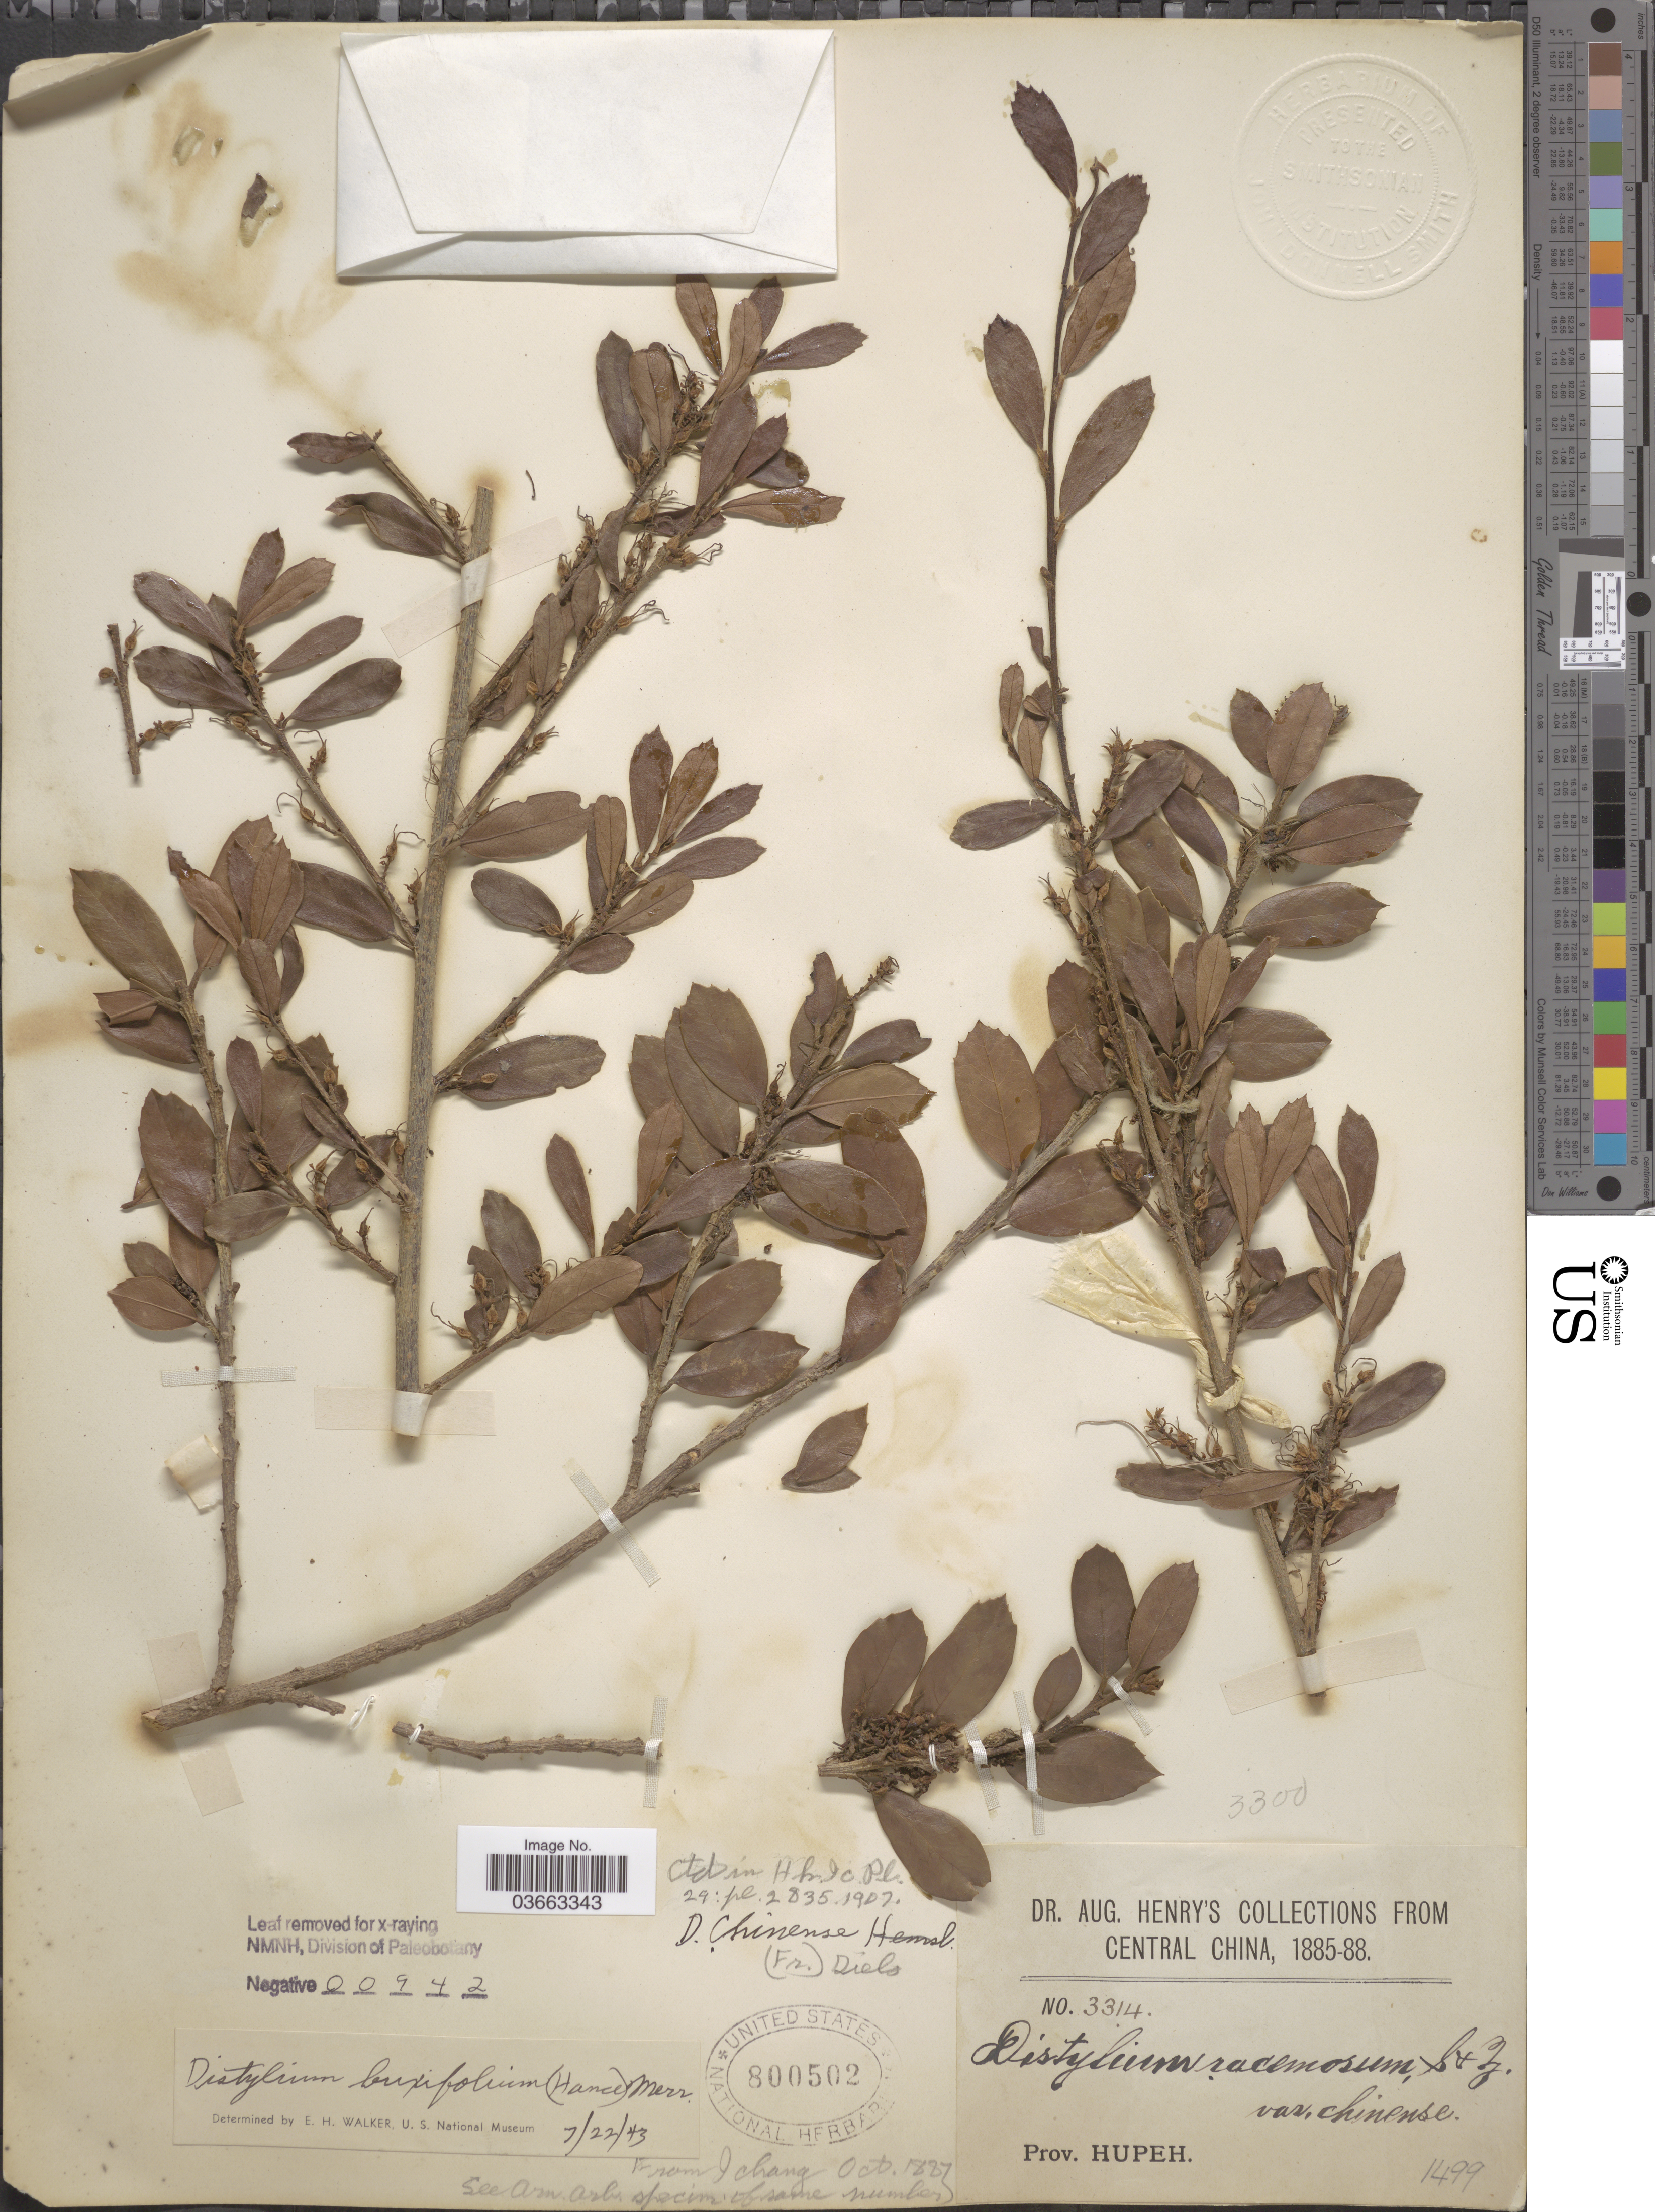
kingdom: Plantae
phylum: Tracheophyta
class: Magnoliopsida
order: Saxifragales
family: Hamamelidaceae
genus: Distylium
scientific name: Distylium buxifolium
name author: (Hance) Merr.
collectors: A. Henry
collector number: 3314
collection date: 1885/1888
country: China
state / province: Hubei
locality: Central China. Prov. Hupeh.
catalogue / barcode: US 800502